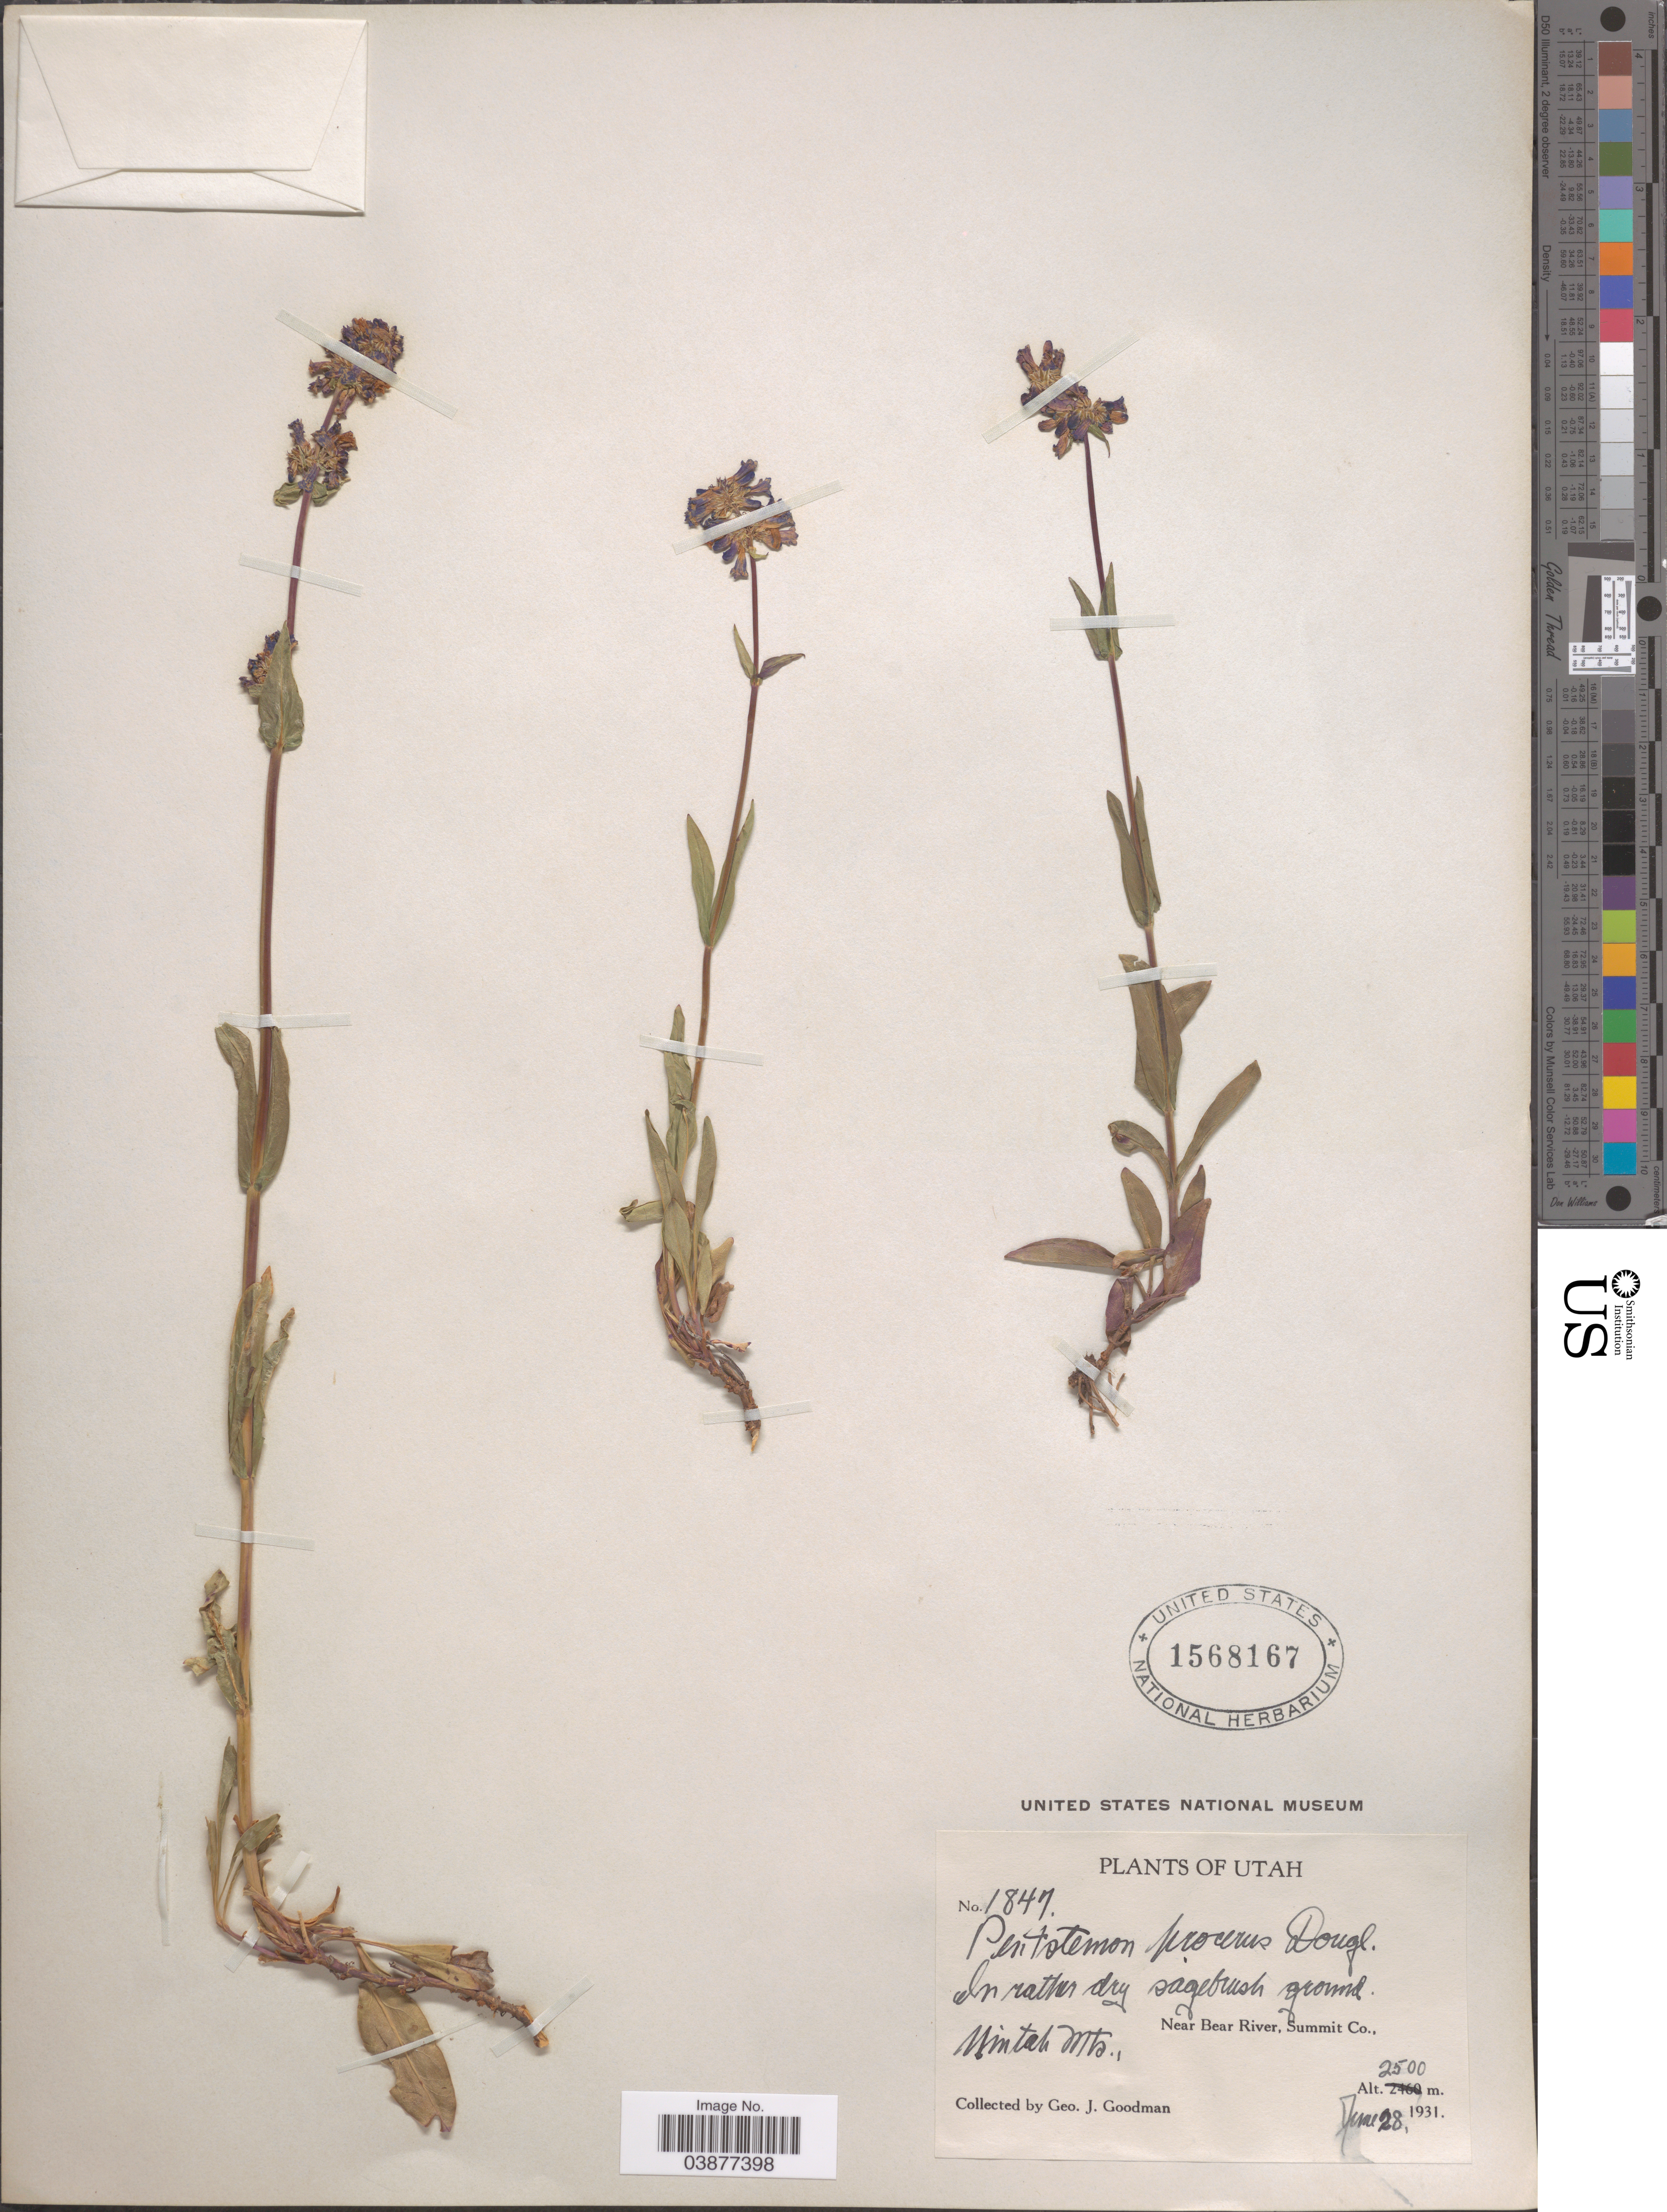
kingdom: Plantae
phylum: Tracheophyta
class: Magnoliopsida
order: Lamiales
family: Plantaginaceae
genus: Penstemon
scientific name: Penstemon procerus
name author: Douglas ex Graham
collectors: G. J. Goodman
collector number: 1847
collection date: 1931-06-28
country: United States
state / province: Utah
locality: In rather dry sagebrush ground, Uintah Mts., Near Bear River, Summit Co.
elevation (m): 2500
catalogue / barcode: US 1568167